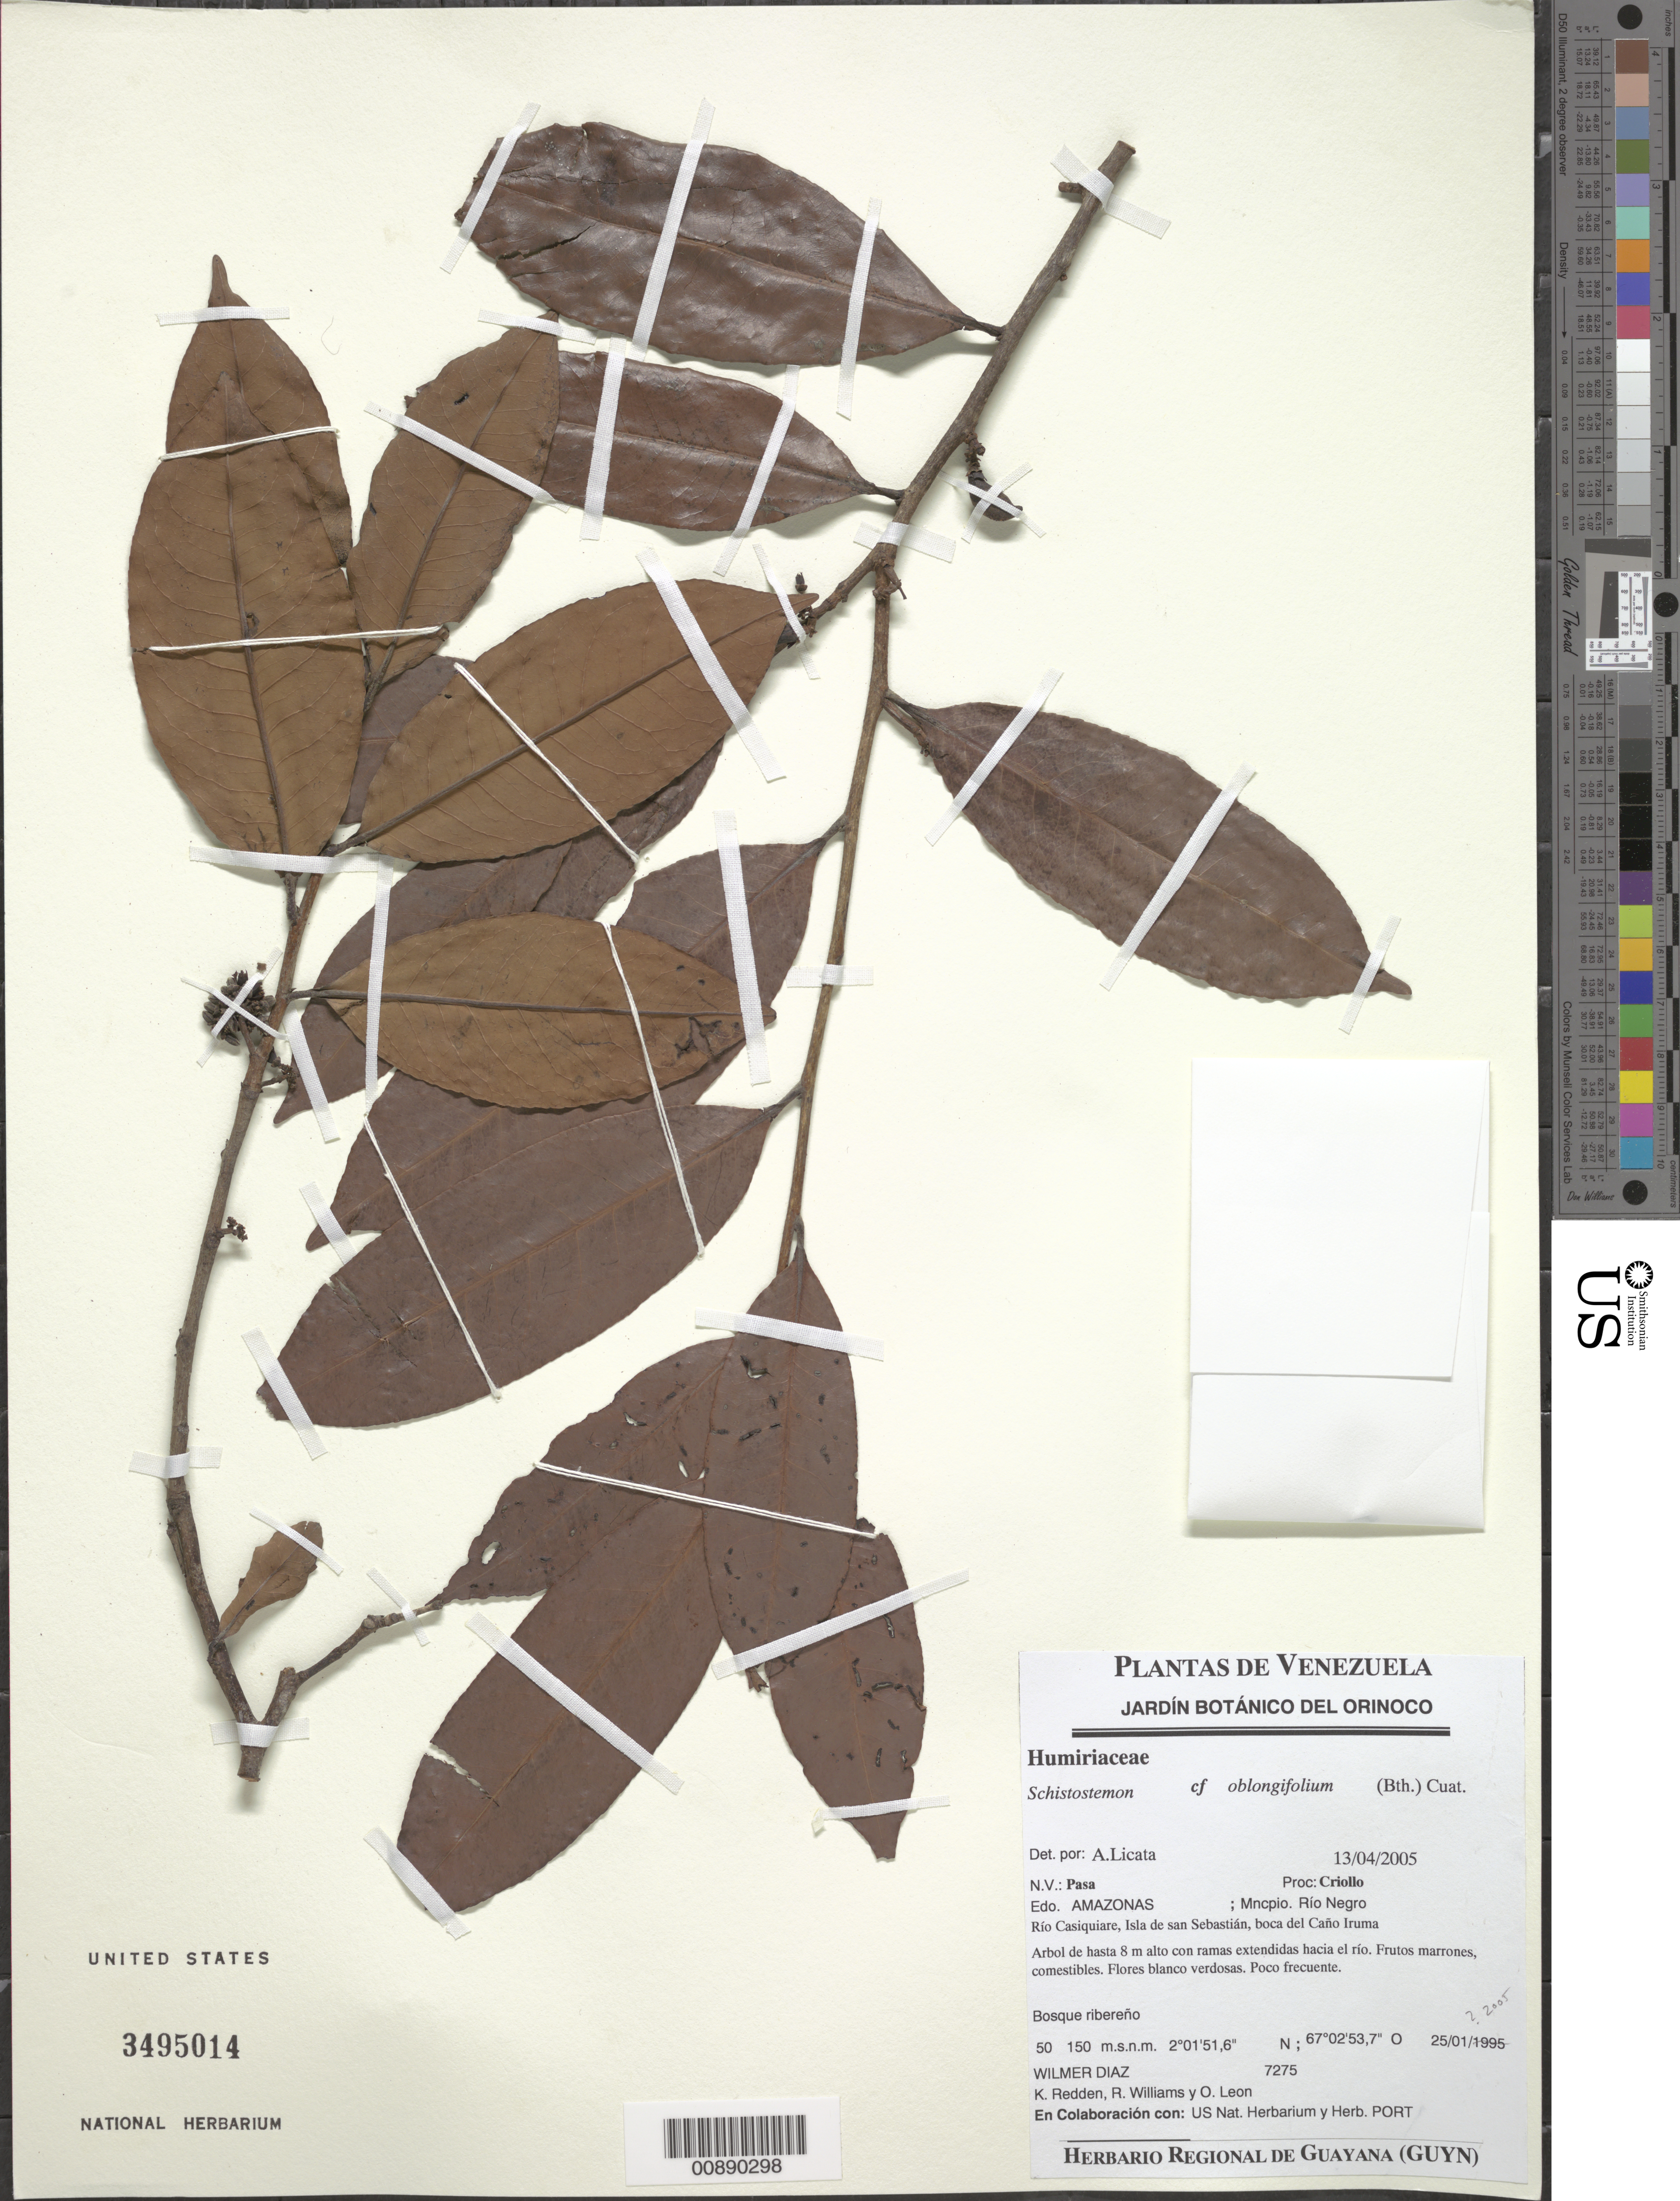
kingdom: Plantae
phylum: Tracheophyta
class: Magnoliopsida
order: Malpighiales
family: Humiriaceae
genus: Schistostemon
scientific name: Schistostemon oblongifolius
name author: (Benth.) Cuatrec.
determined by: Licata, A., (PORT), Univ. Nac. Exp. de los Llanos Ezequiel Zamora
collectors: W. Díaz P., K. M. Redden, R. Williams & O. León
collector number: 7275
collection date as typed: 25-Jan-05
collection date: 2005-01-25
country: Venezuela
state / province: Amazonas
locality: Mun. Río Negro, Río Casiquaire, Isla de San Sebastián, boca del Caño Iruma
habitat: Bosque ribereño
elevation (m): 50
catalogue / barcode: US 3495014